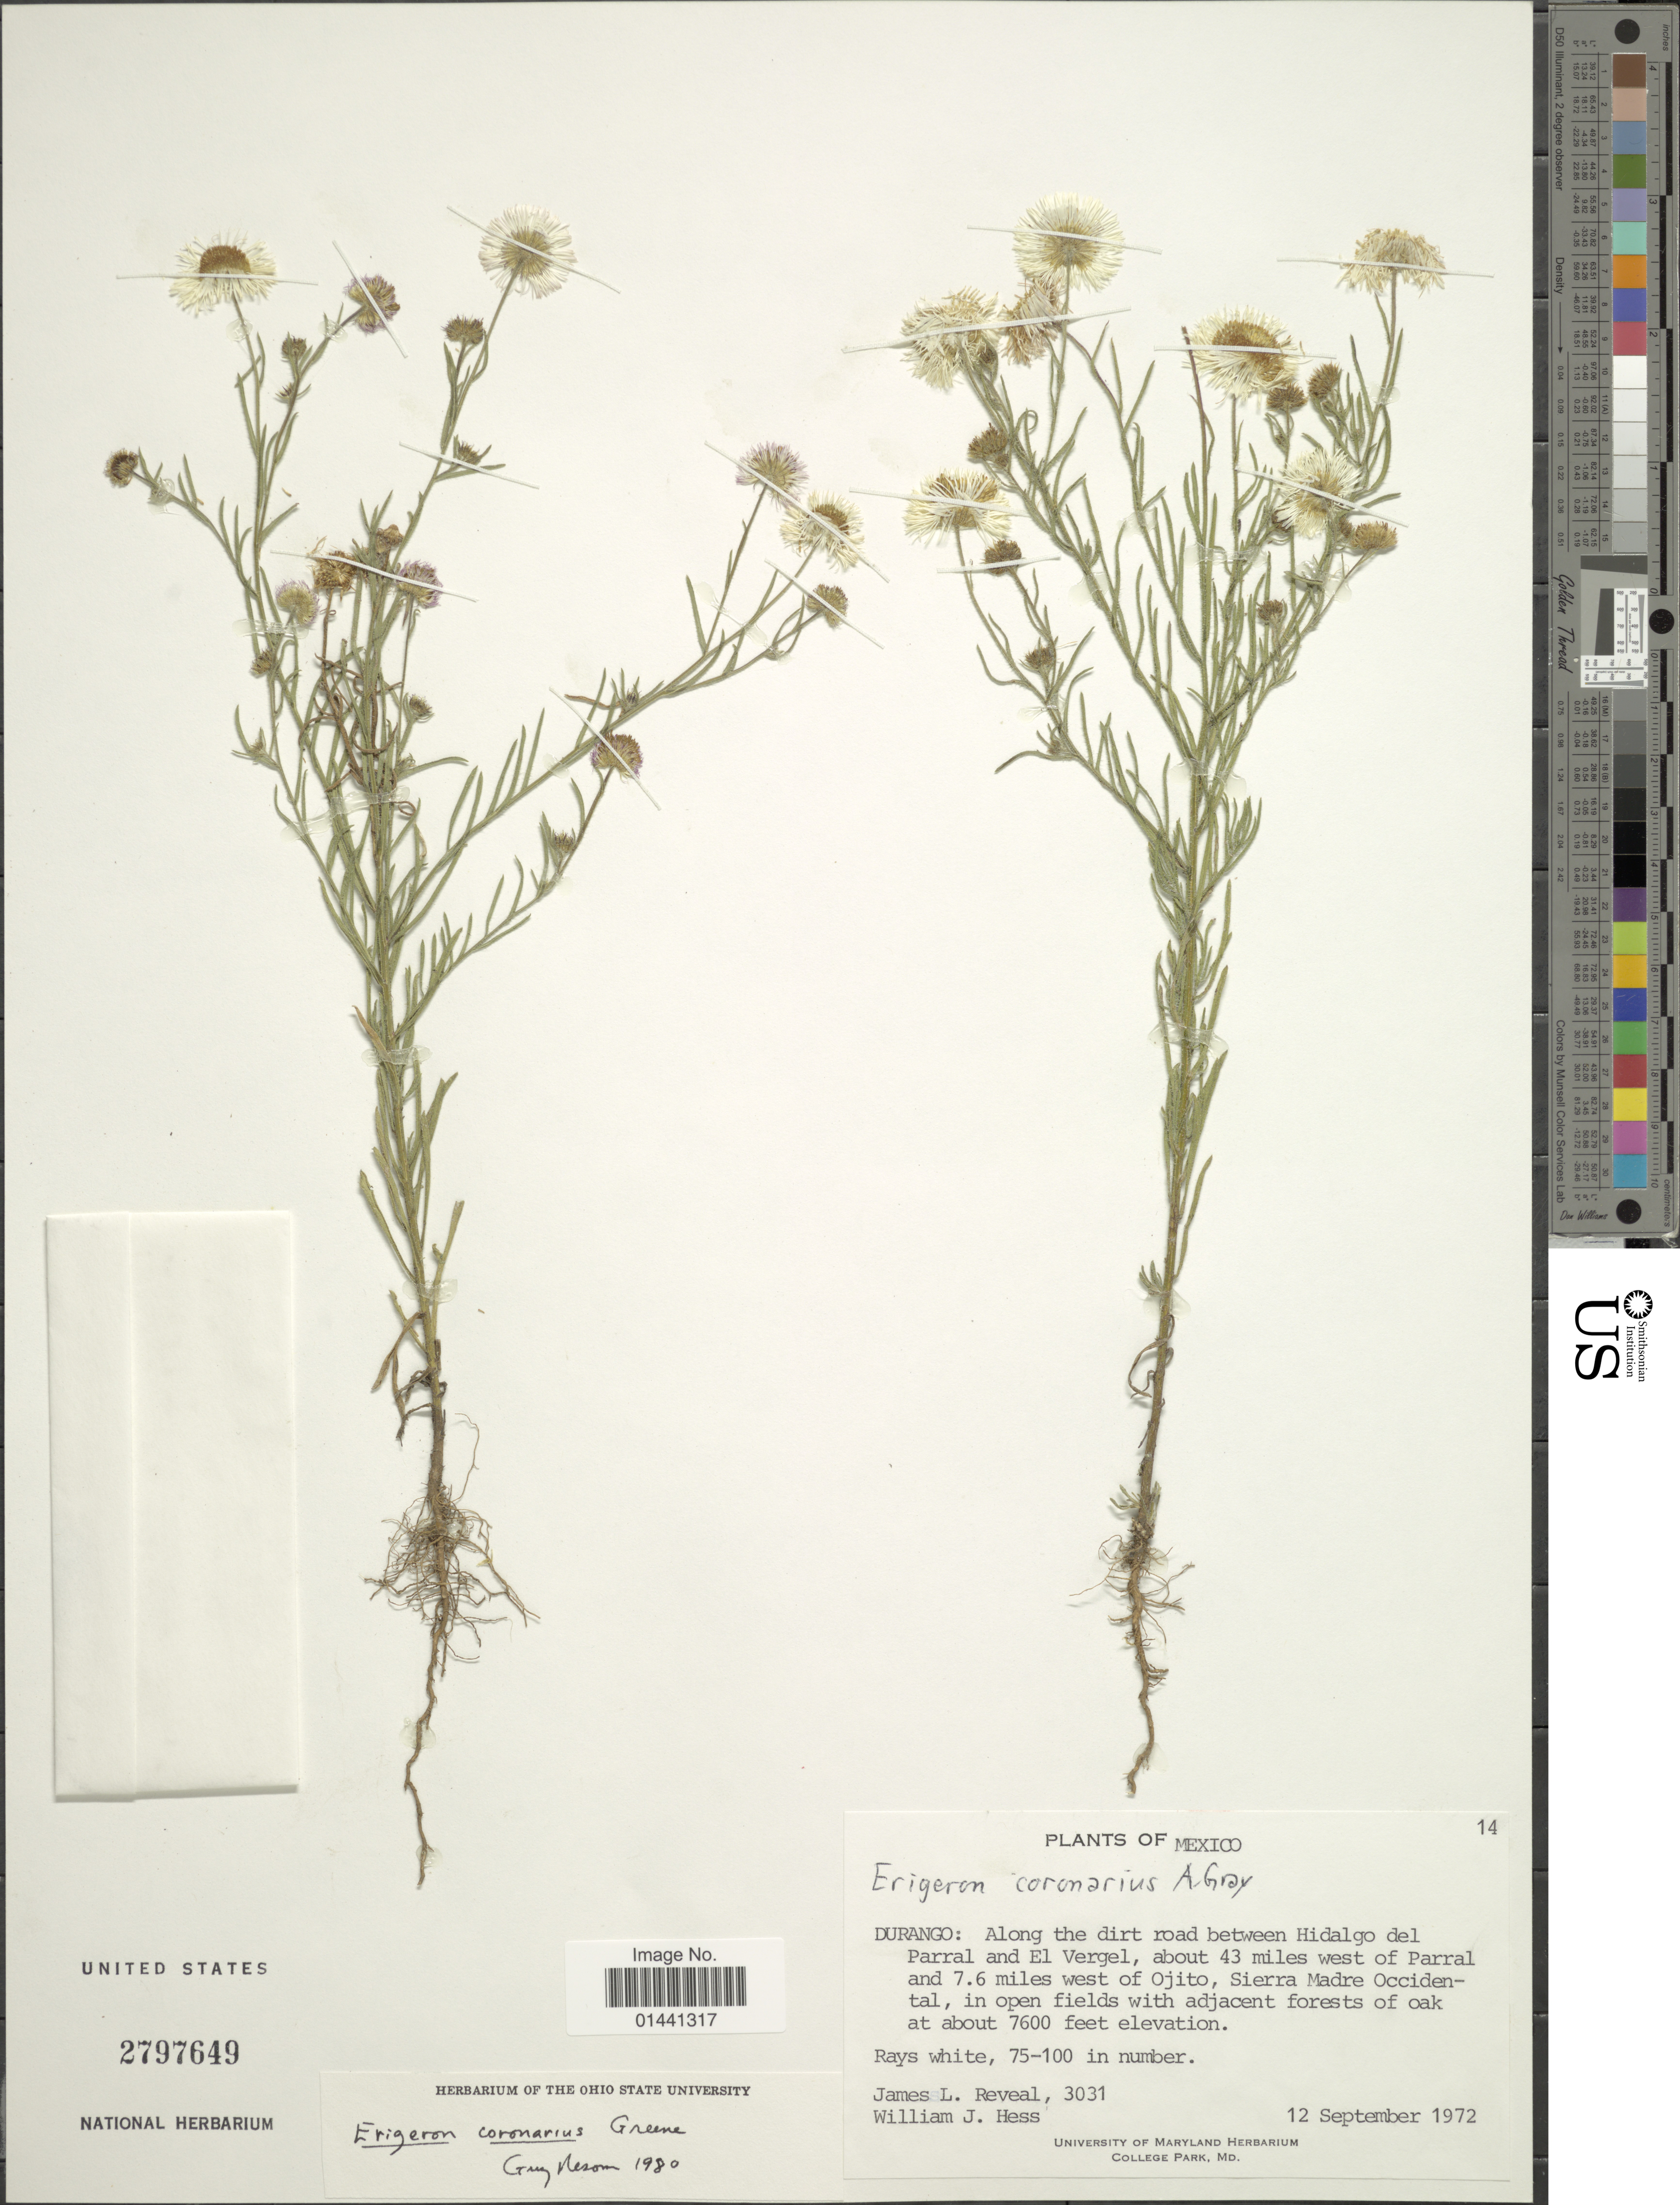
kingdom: Plantae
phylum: Tracheophyta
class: Magnoliopsida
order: Asterales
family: Asteraceae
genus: Erigeron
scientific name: Erigeron coronarius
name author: Greene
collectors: J. L. Reveal & W. Hess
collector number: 3031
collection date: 1972-09-12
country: Mexico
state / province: Durango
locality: Along the dirt road between Hidalgo del Parral and El Vergel, about 43 miles west of Parral and 7.6 miles west of Ojito, Sierra Madre Occidental, in open fields with adjacent forests of oak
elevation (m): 2316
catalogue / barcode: US 2797649